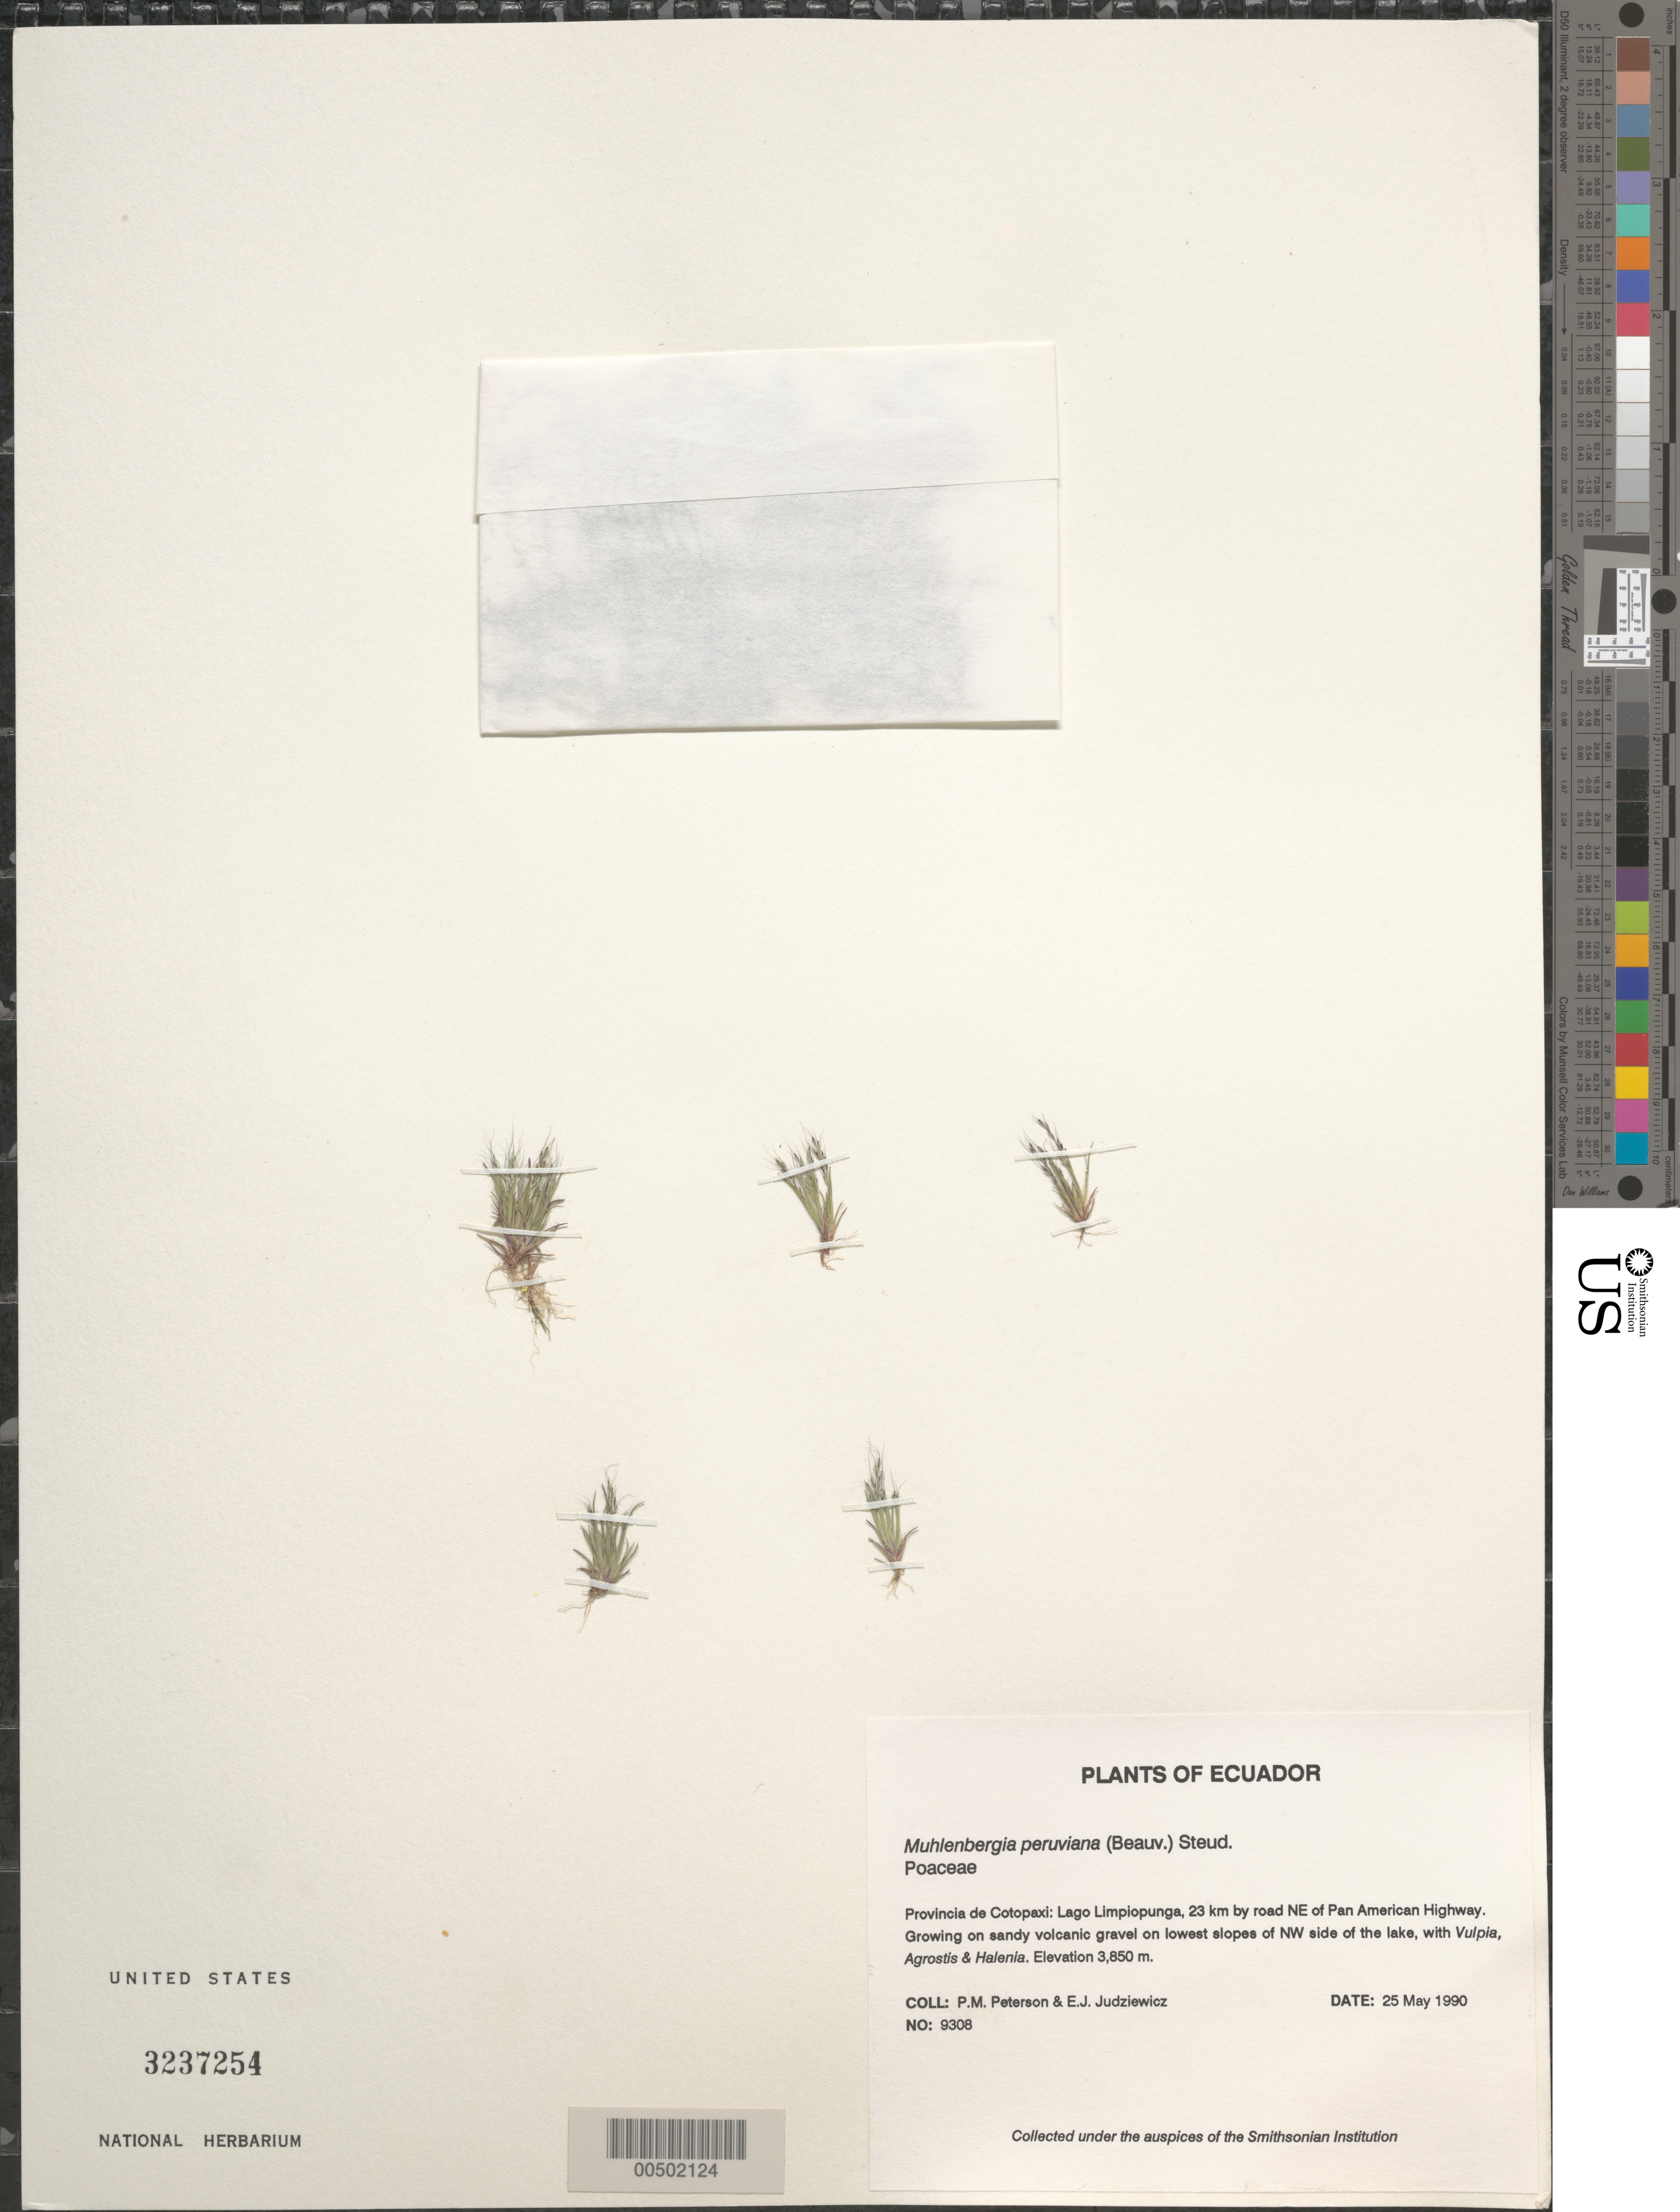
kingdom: Plantae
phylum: Tracheophyta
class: Liliopsida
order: Poales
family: Poaceae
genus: Muhlenbergia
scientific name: Muhlenbergia peruviana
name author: (P. Beauv.) Steud.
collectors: P. M. Peterson & E. J. Judziewicz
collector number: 09308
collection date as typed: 25 May 1990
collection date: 1990-05-25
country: Ecuador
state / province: Cotopaxi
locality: Lago Limpiopunga, 23 km by road NE of Pan American Highway.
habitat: Growing on sandy volcanic gravel on lowest slopes of NW side of the lake, with Vulpia, Agrostis + Halenia.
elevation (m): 3850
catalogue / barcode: US 3237254